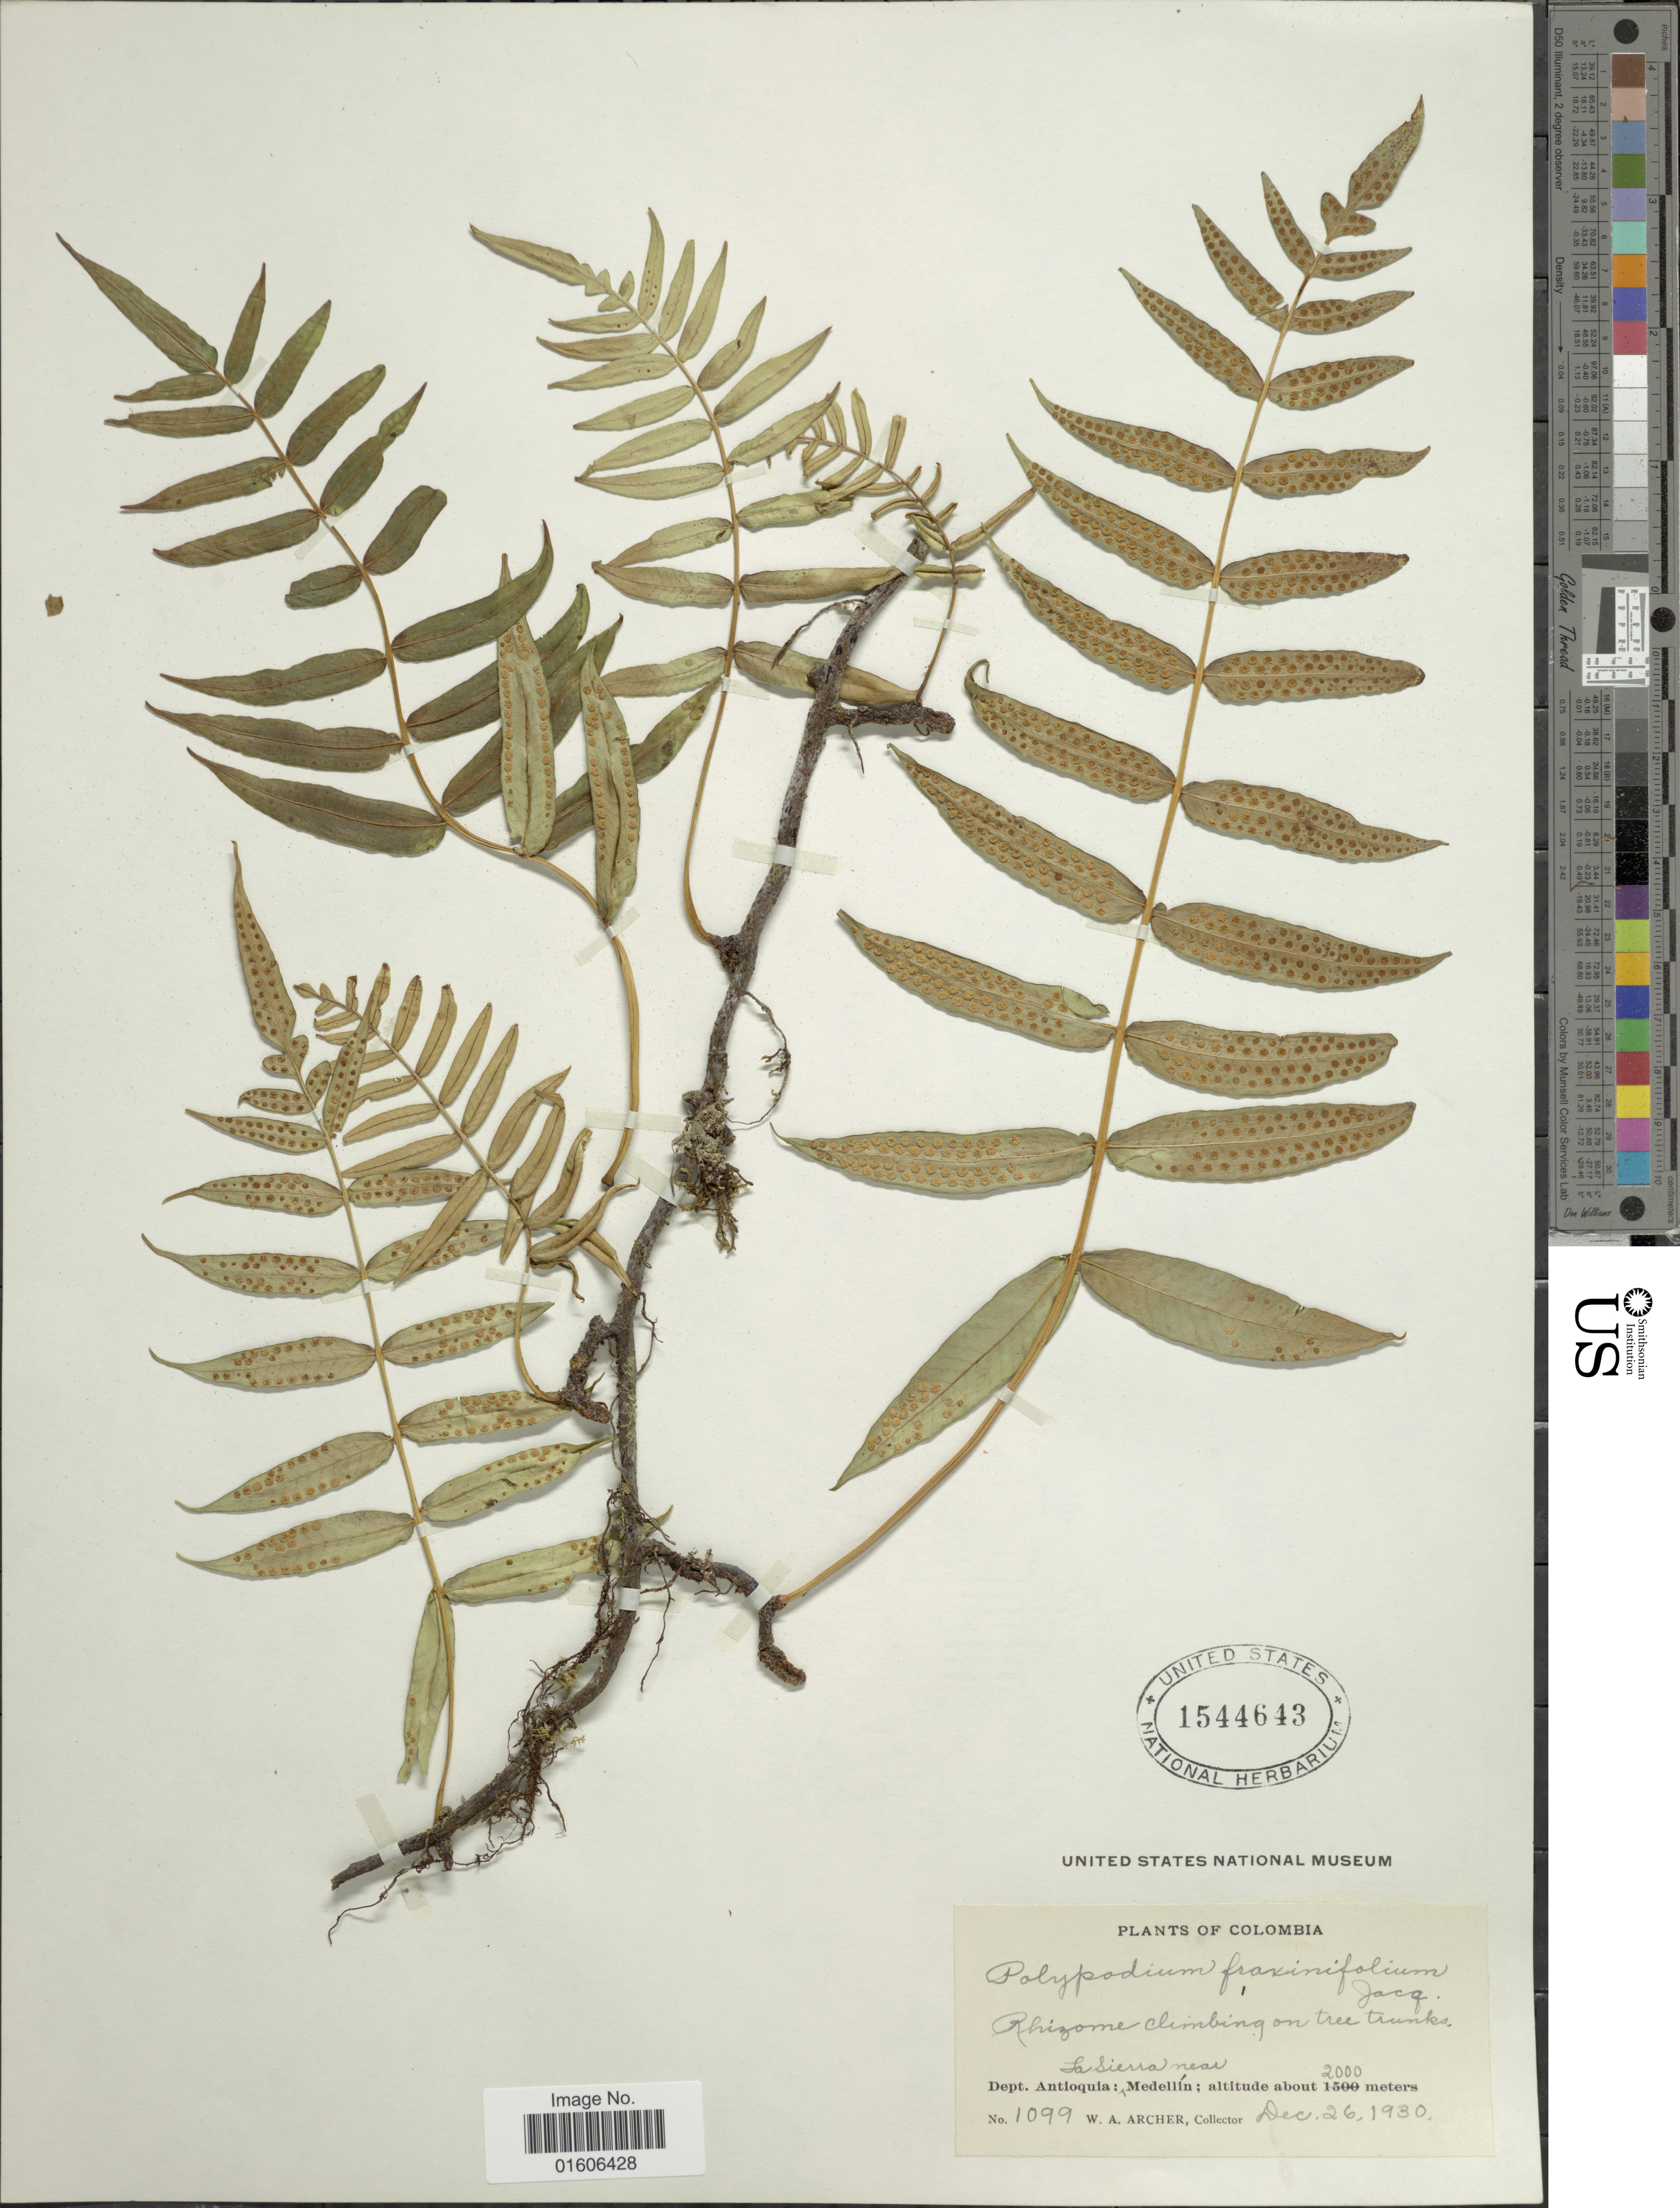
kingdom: Plantae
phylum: Tracheophyta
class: Polypodiopsida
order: Polypodiales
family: Polypodiaceae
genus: Serpocaulon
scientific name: Serpocaulon fraxinifolium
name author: (Jacq.) A.R. Sm.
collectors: W. A. Archer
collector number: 1099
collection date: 1930-12-26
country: Colombia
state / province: Antioquia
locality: Dept. Antioquia: La Sierra near Medellín.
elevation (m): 2000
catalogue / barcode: US 1544643